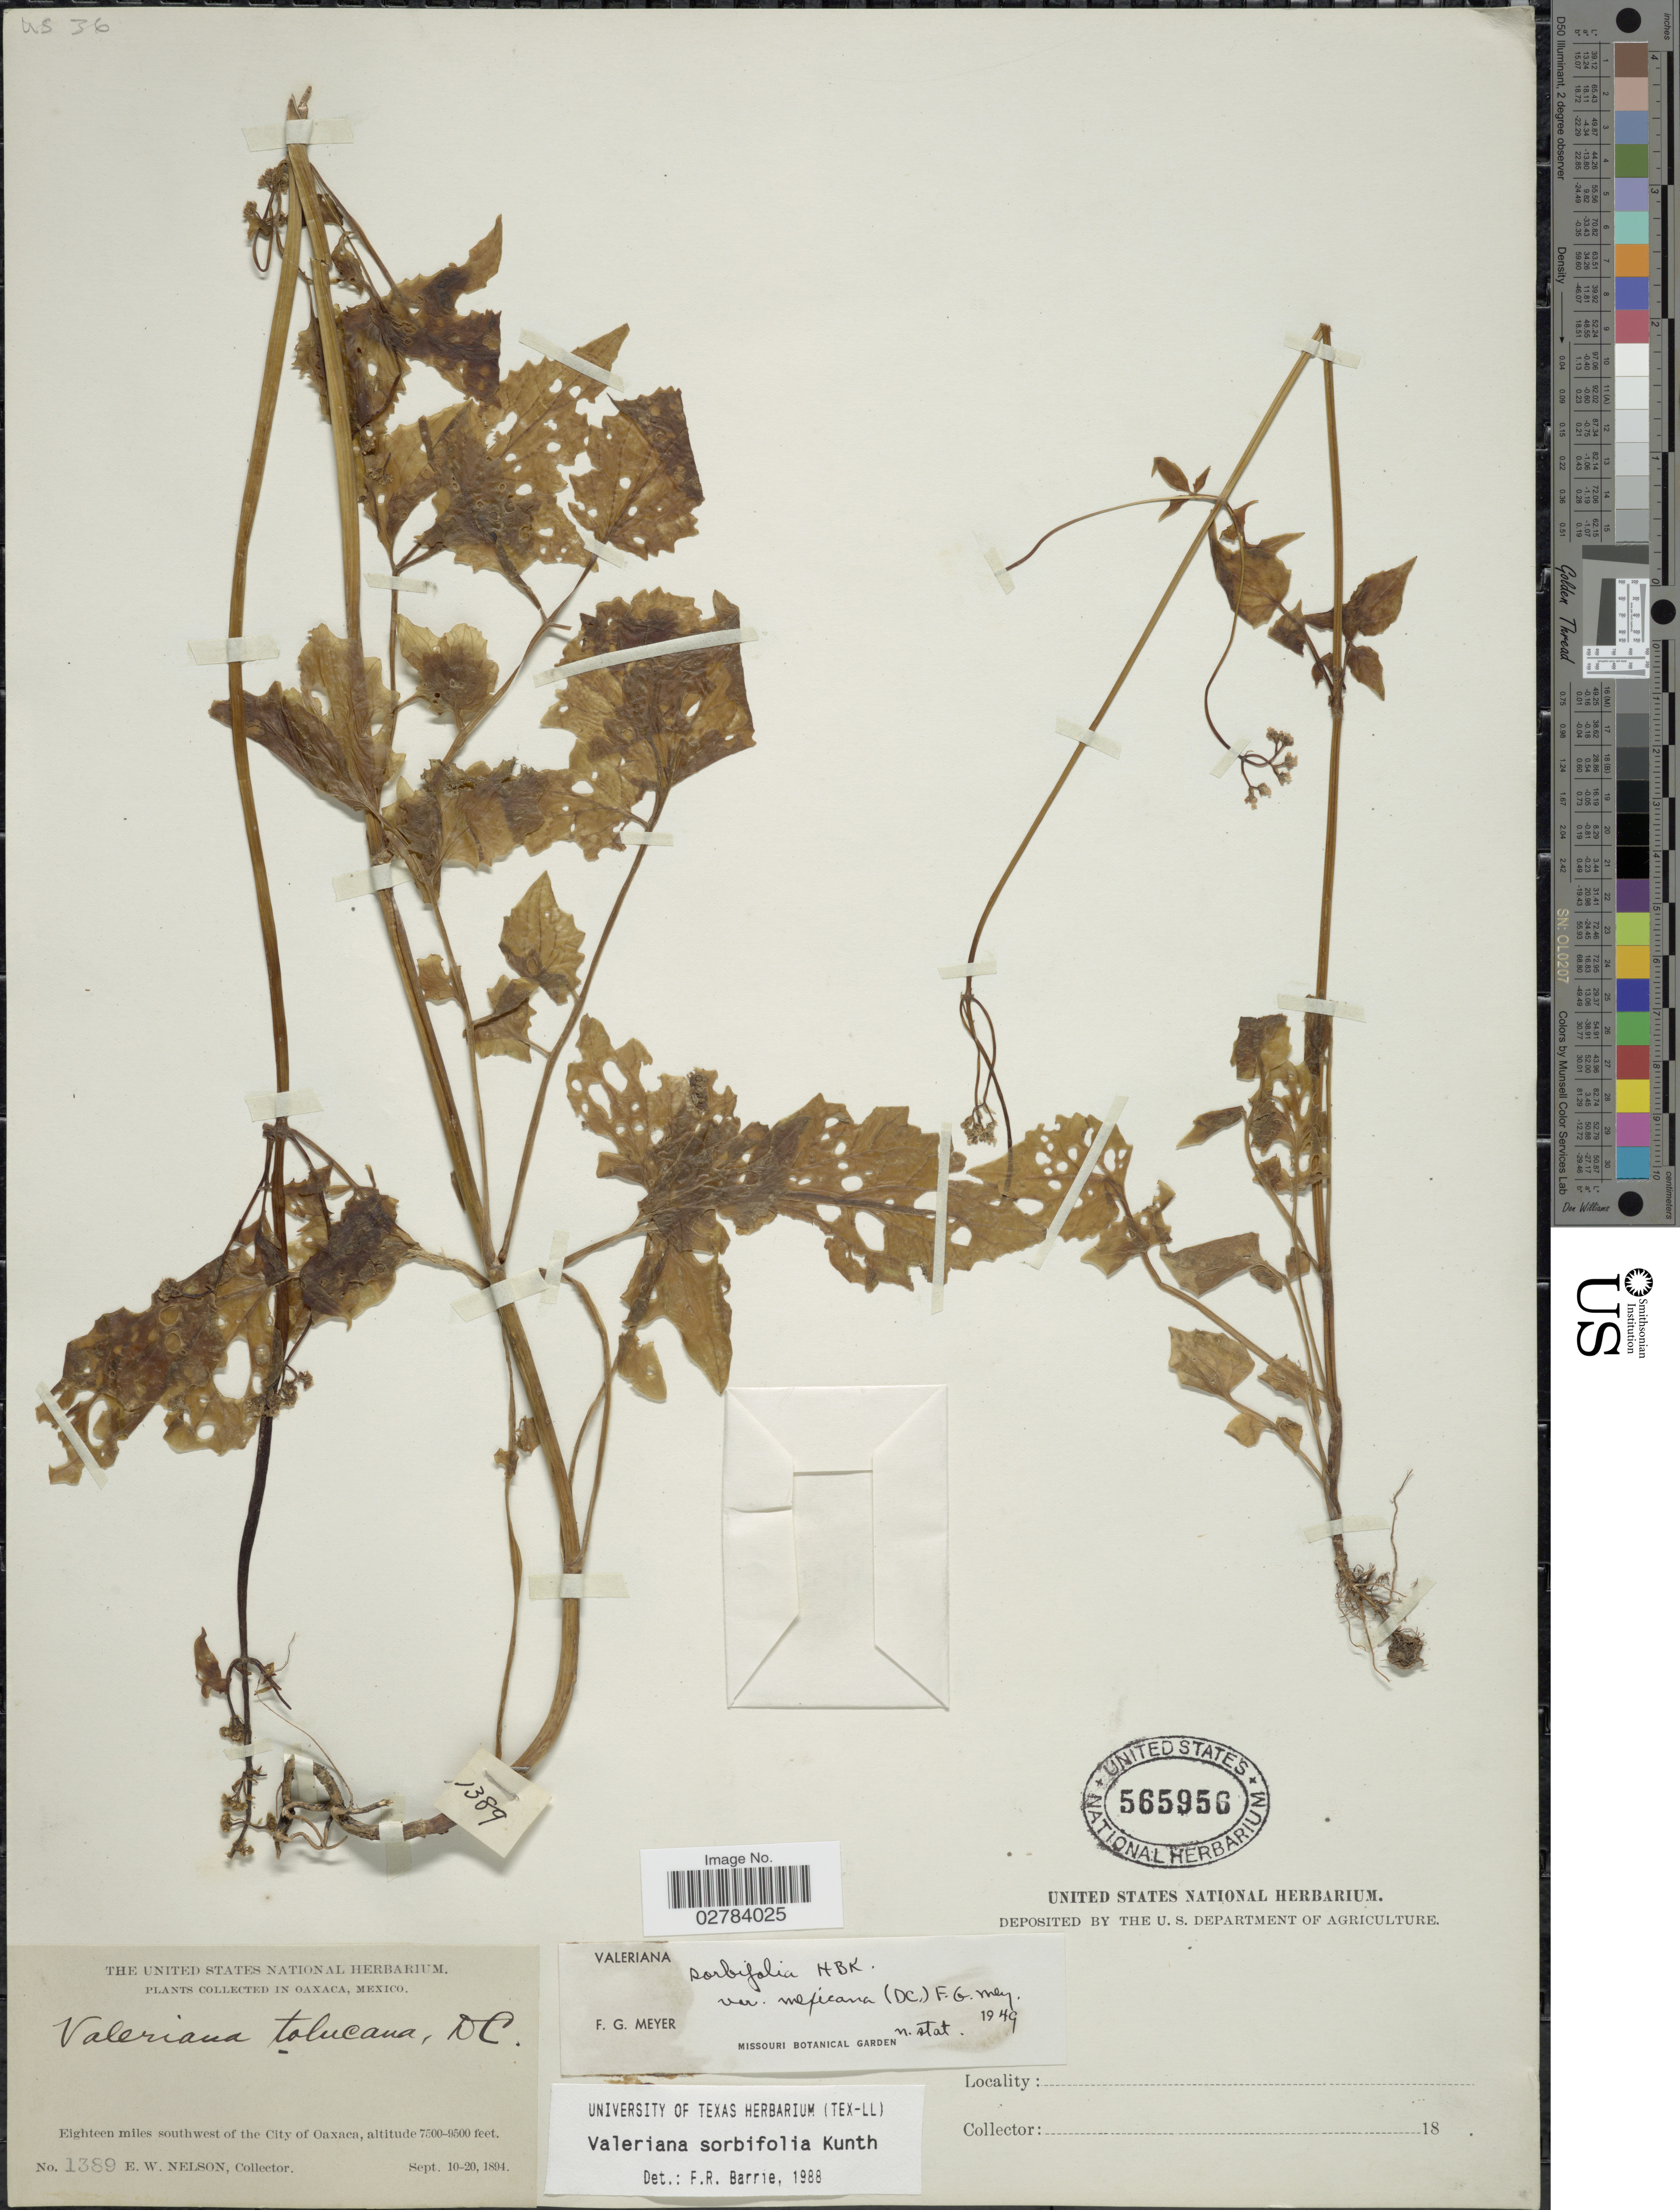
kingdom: Plantae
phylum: Tracheophyta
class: Magnoliopsida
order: Dipsacales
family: Caprifoliaceae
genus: Valeriana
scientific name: Valeriana sorbifolia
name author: Kunth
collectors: E. W. Nelson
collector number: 1389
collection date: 1894-09-10/1894-10-20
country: Mexico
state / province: Oaxaca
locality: Eighteen miles southwest of the City of Oaxaca.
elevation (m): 2286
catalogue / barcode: US 565956